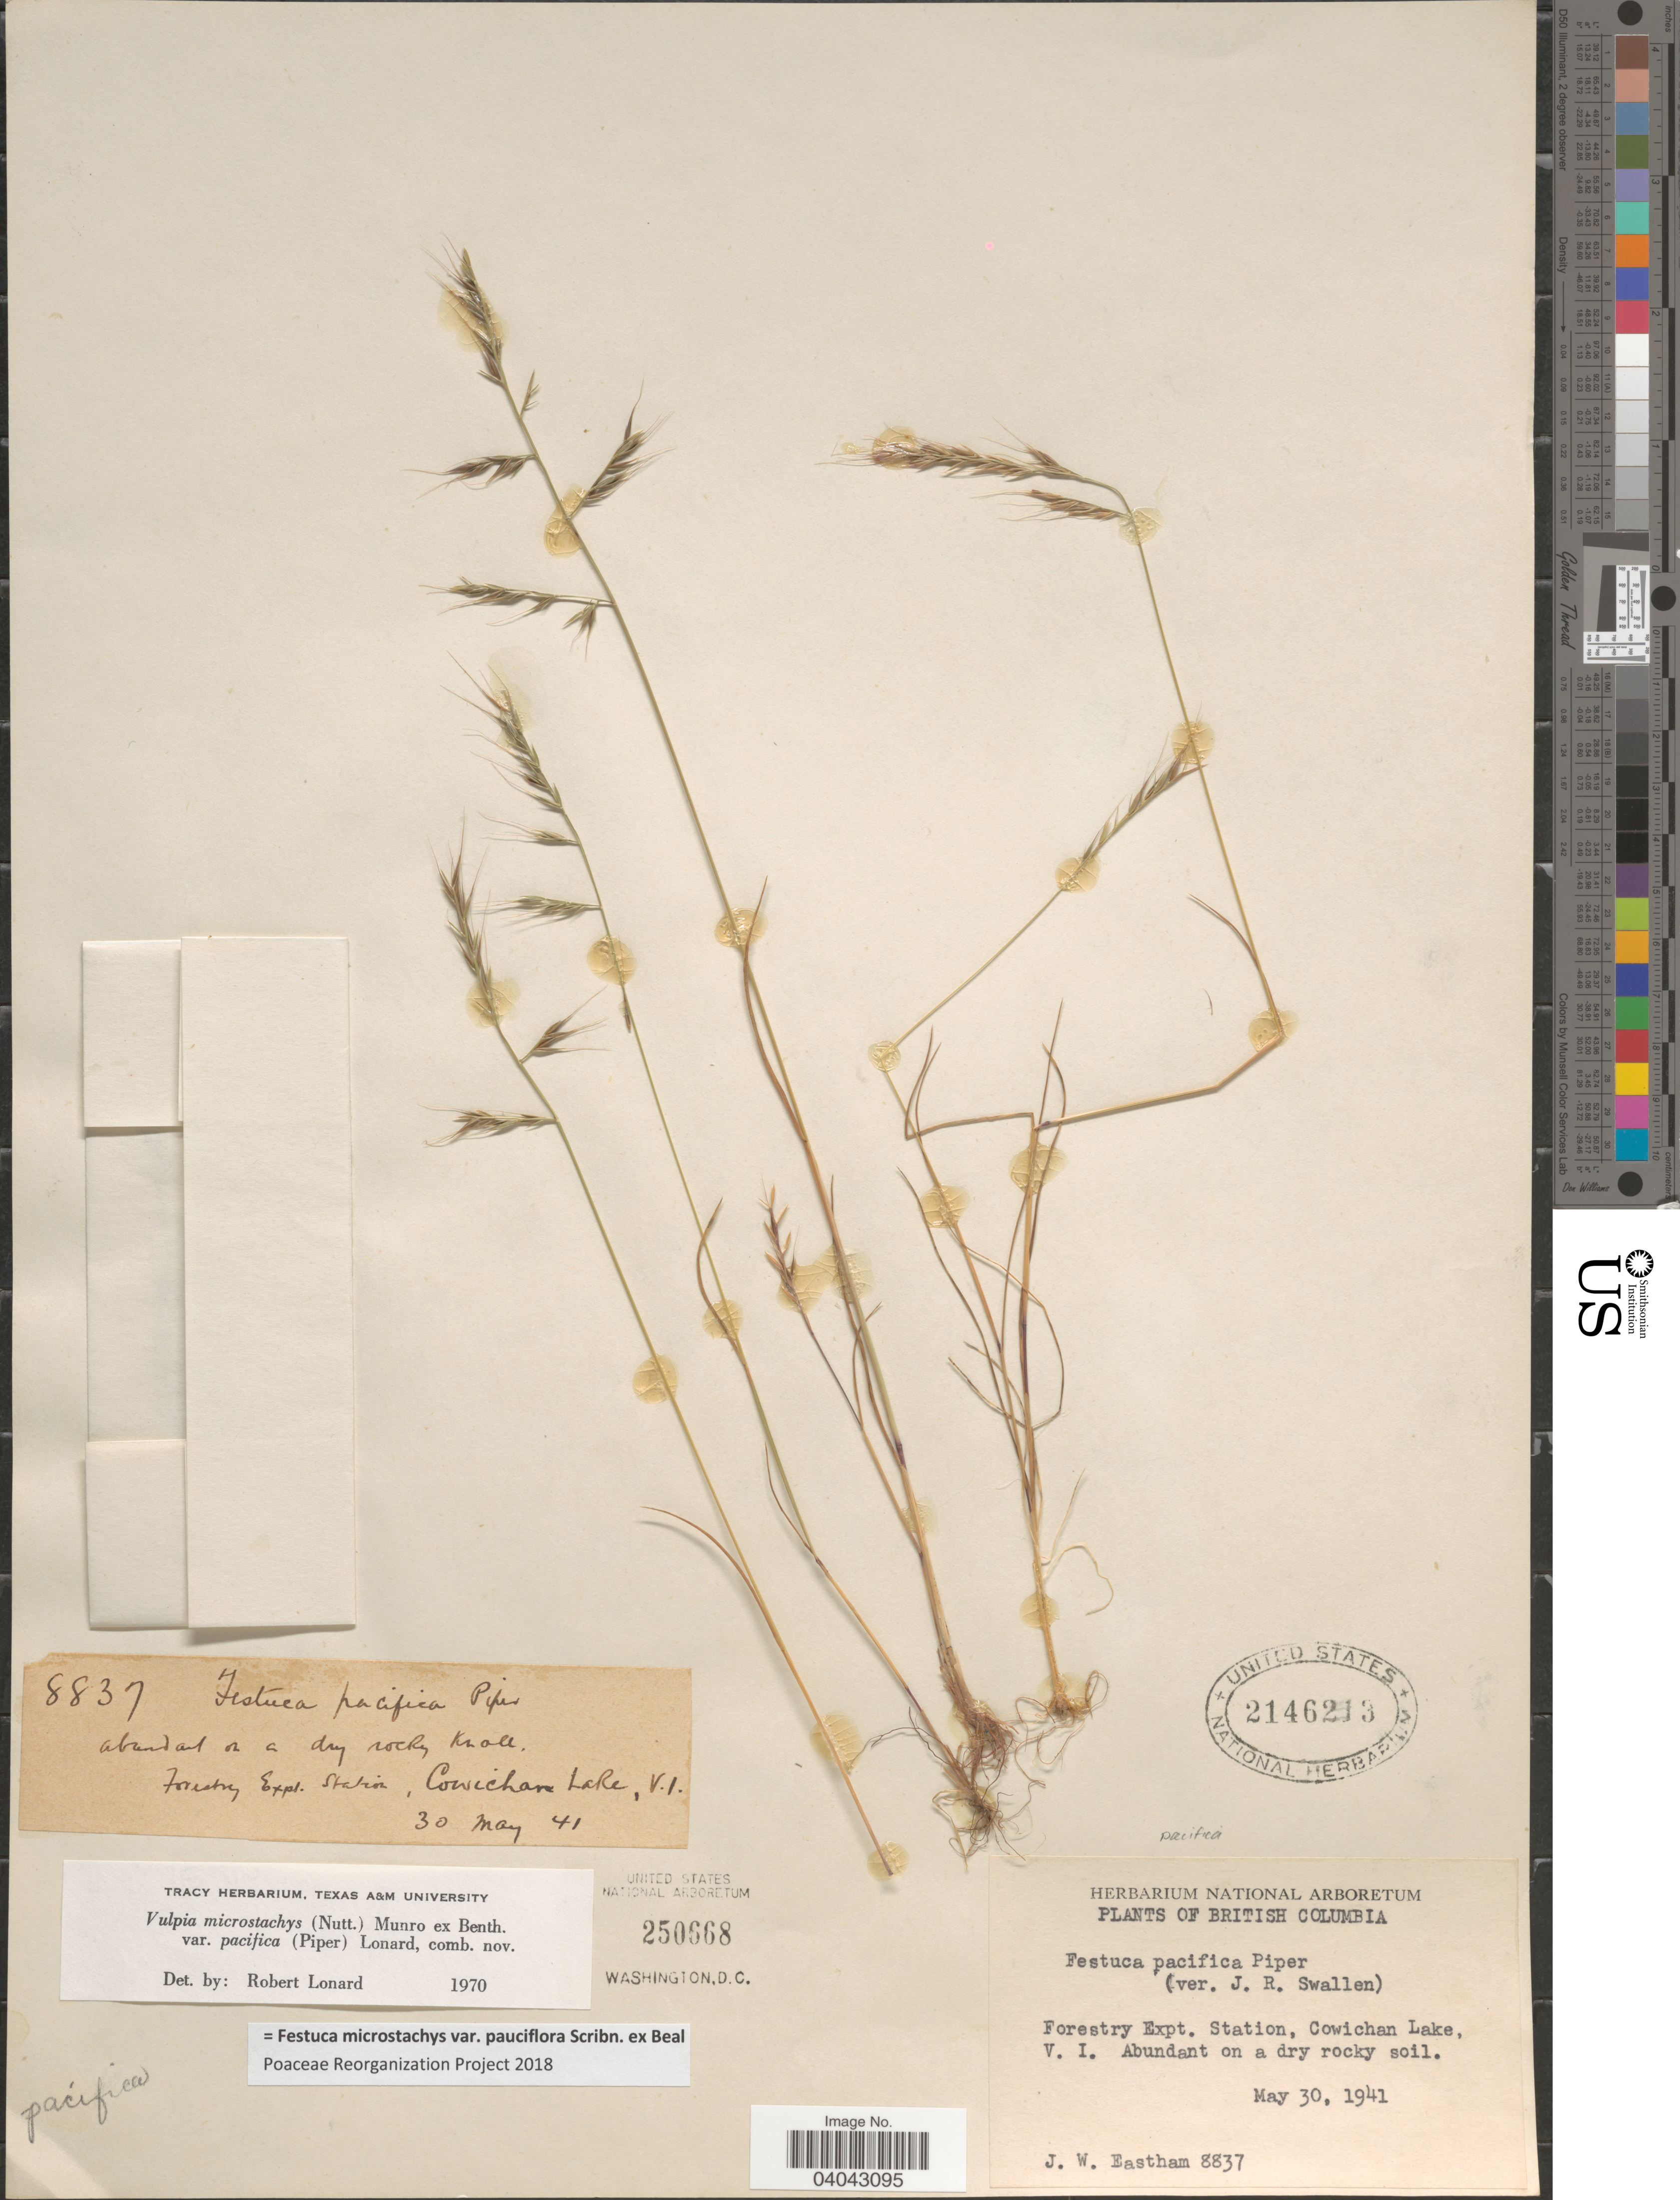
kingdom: Plantae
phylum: Tracheophyta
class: Liliopsida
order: Poales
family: Poaceae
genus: Festuca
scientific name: Festuca microstachys var. pauciflora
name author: Scribn. ex W.J. Beal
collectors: J. Eastham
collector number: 8837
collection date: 1941-05-30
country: Canada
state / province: British Columbia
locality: Forestry Exp. Station, Cowichan Lake, V. I.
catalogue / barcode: US 2146213